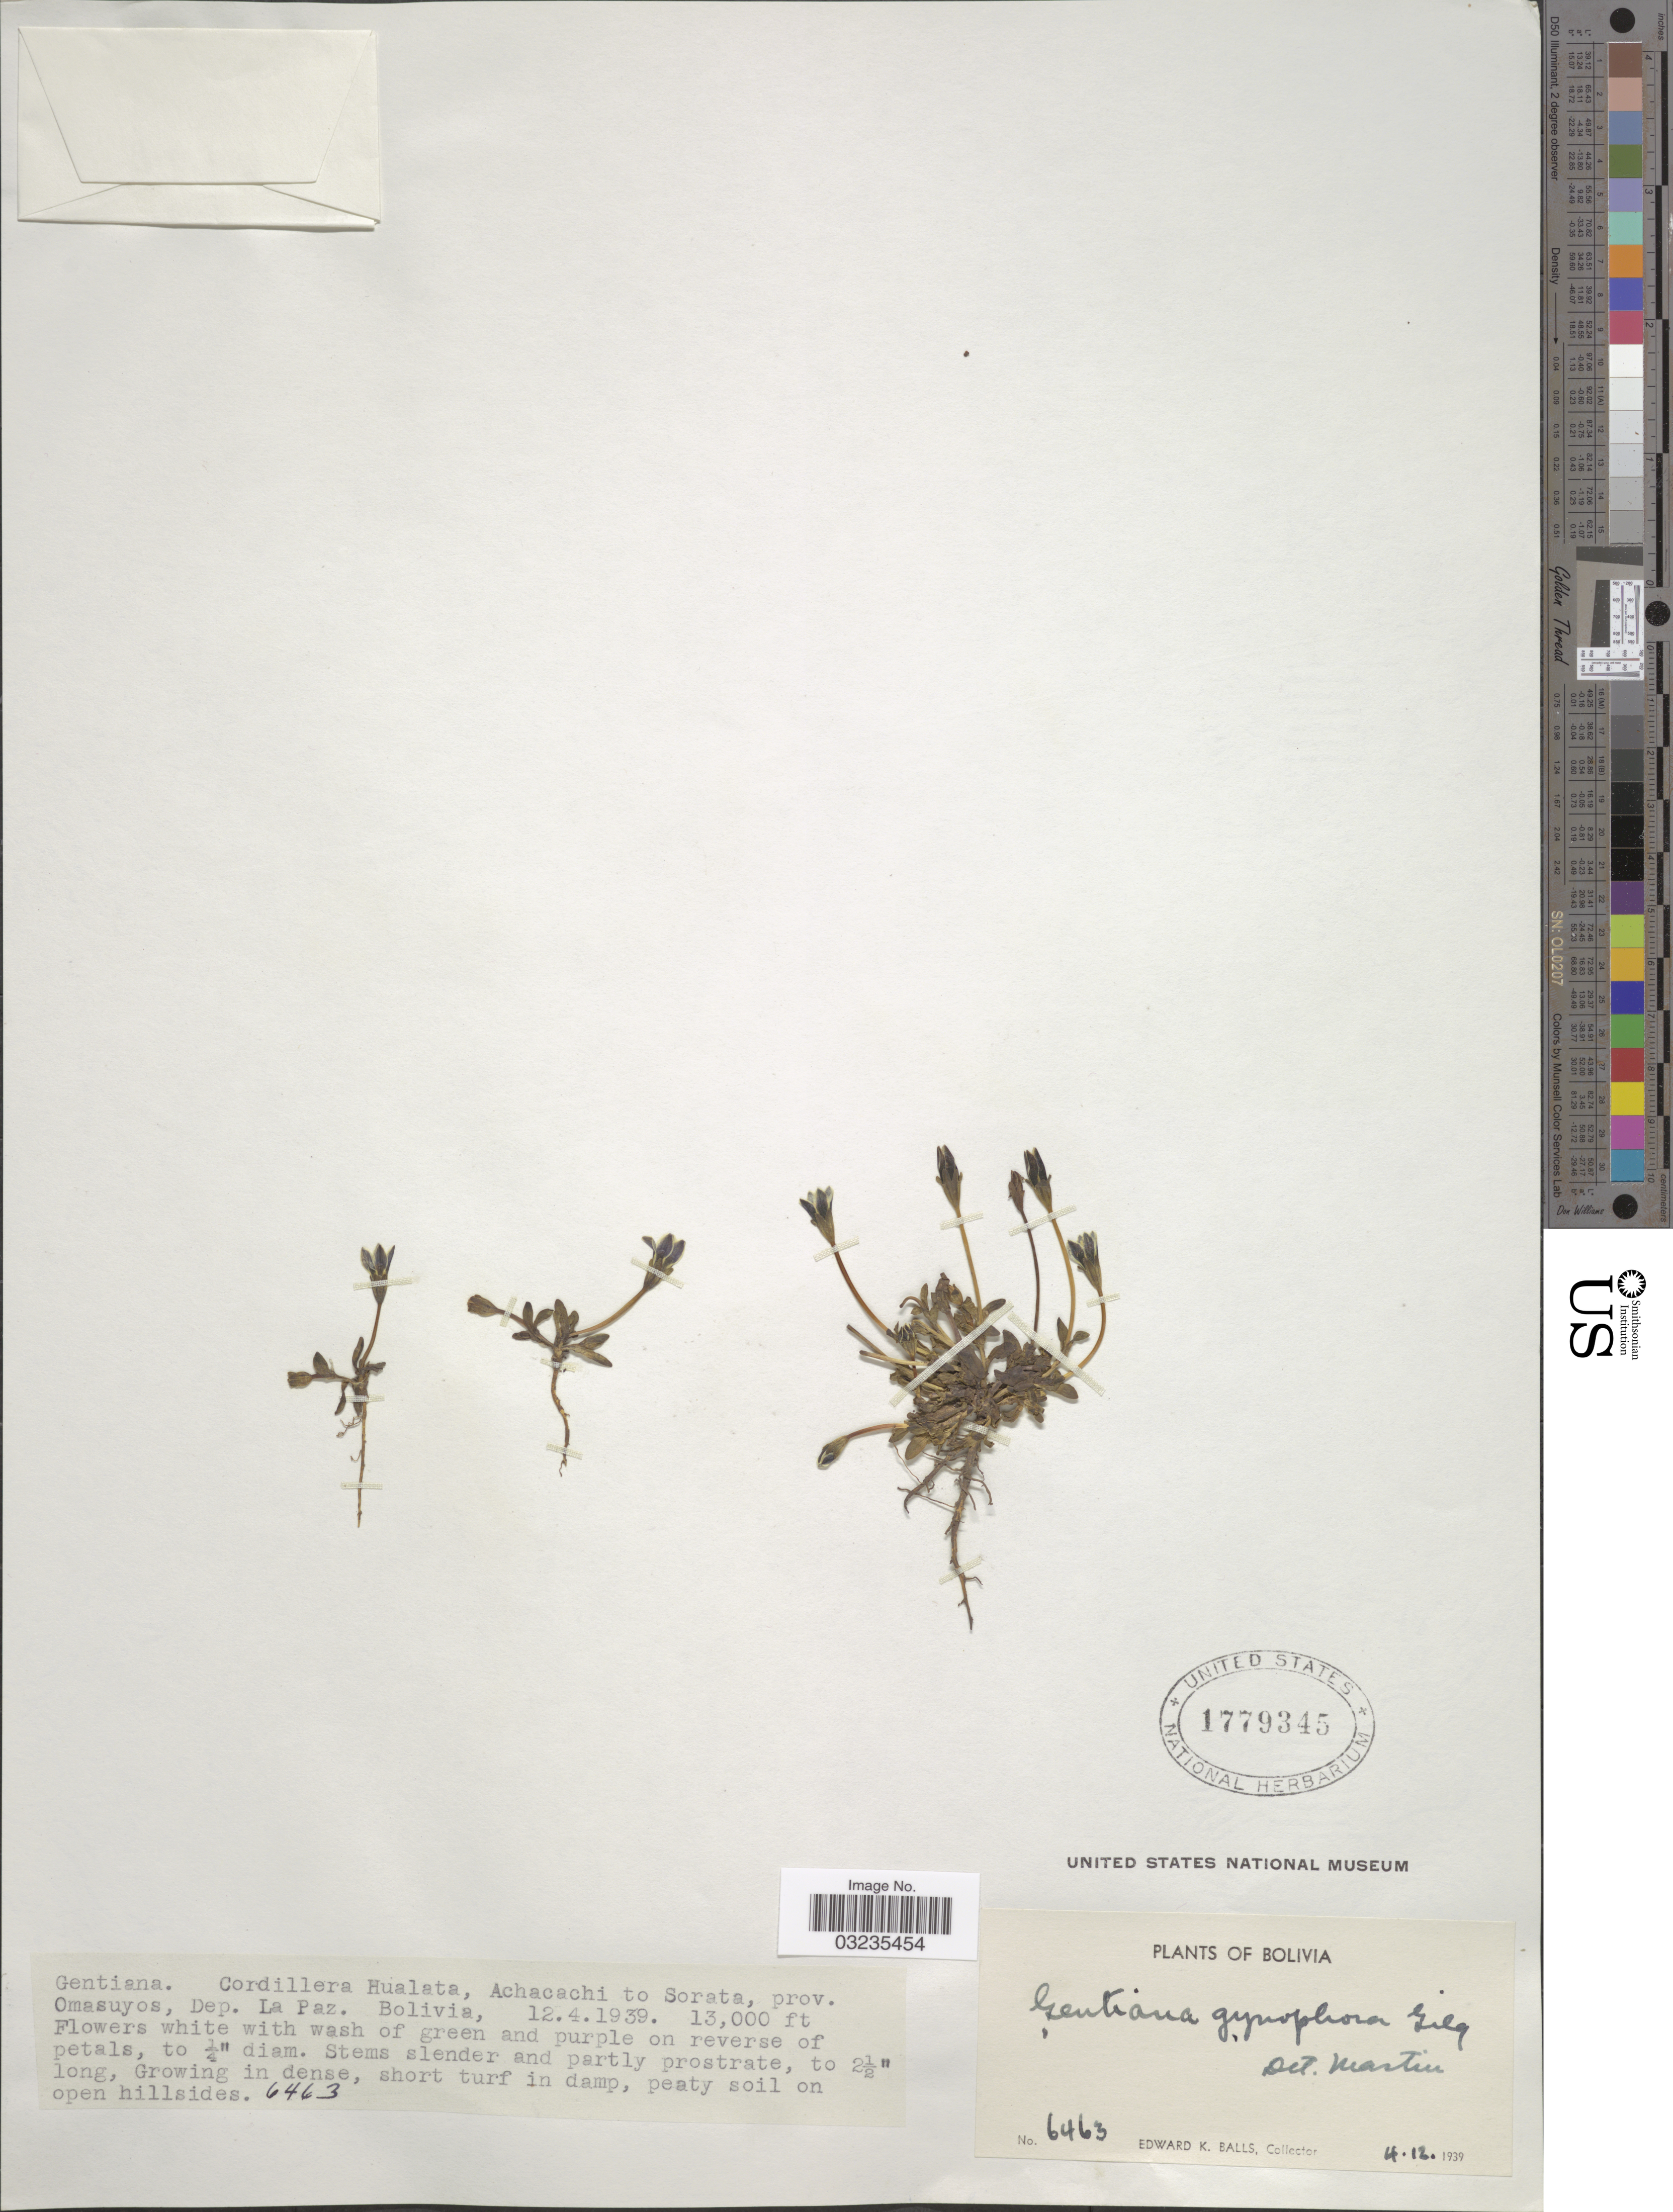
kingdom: Plantae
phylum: Tracheophyta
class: Magnoliopsida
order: Gentianales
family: Gentianaceae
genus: Gentiana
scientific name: Gentiana gynophora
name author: Gilg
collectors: E. K. Balls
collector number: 6463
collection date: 1939-12-04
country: Bolivia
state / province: La Paz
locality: Cordillera Hualata, Achacachi to Sorata, prov. Omasuyos, Dep. La Paz.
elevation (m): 3962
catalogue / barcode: US 1779345